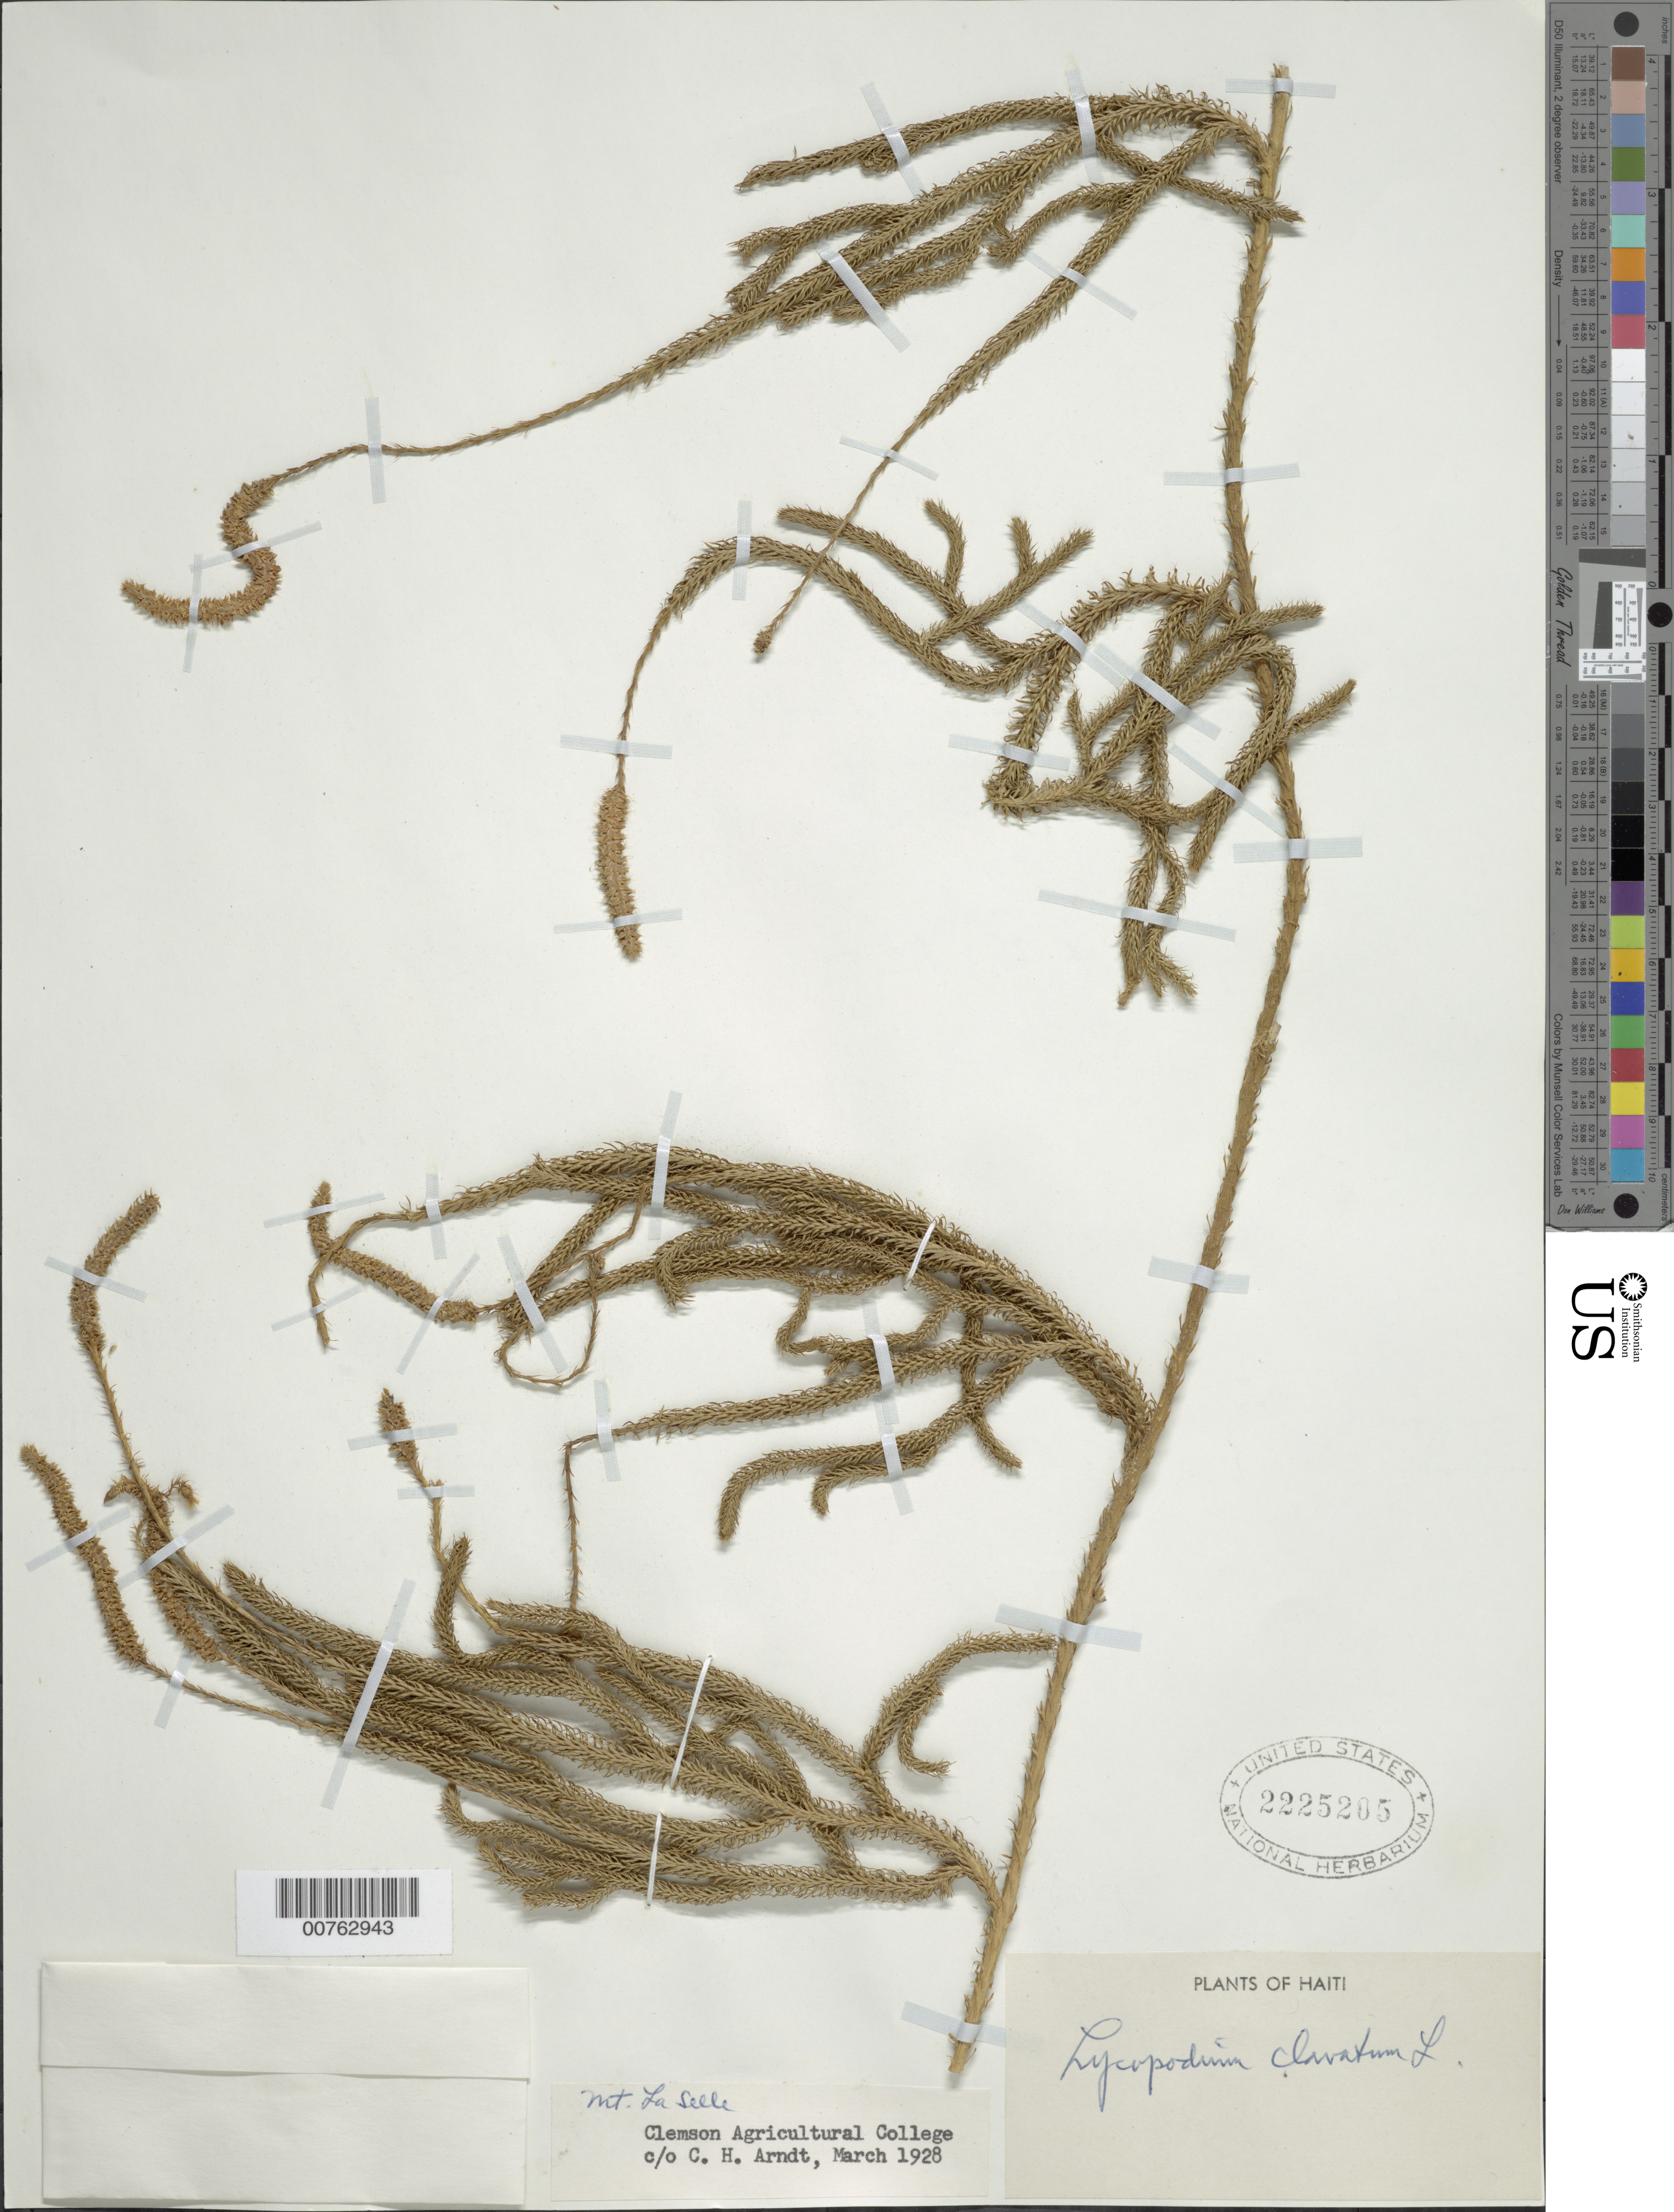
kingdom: Plantae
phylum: Tracheophyta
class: Lycopodiopsida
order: Lycopodiales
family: Lycopodiaceae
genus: Lycopodium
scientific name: Lycopodium clavatum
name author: L.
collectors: C. Arndt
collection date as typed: Mar 1928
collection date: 1928-03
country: Haiti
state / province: Ouest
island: Hispaniola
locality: Mt. La Selle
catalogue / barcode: US 2225205